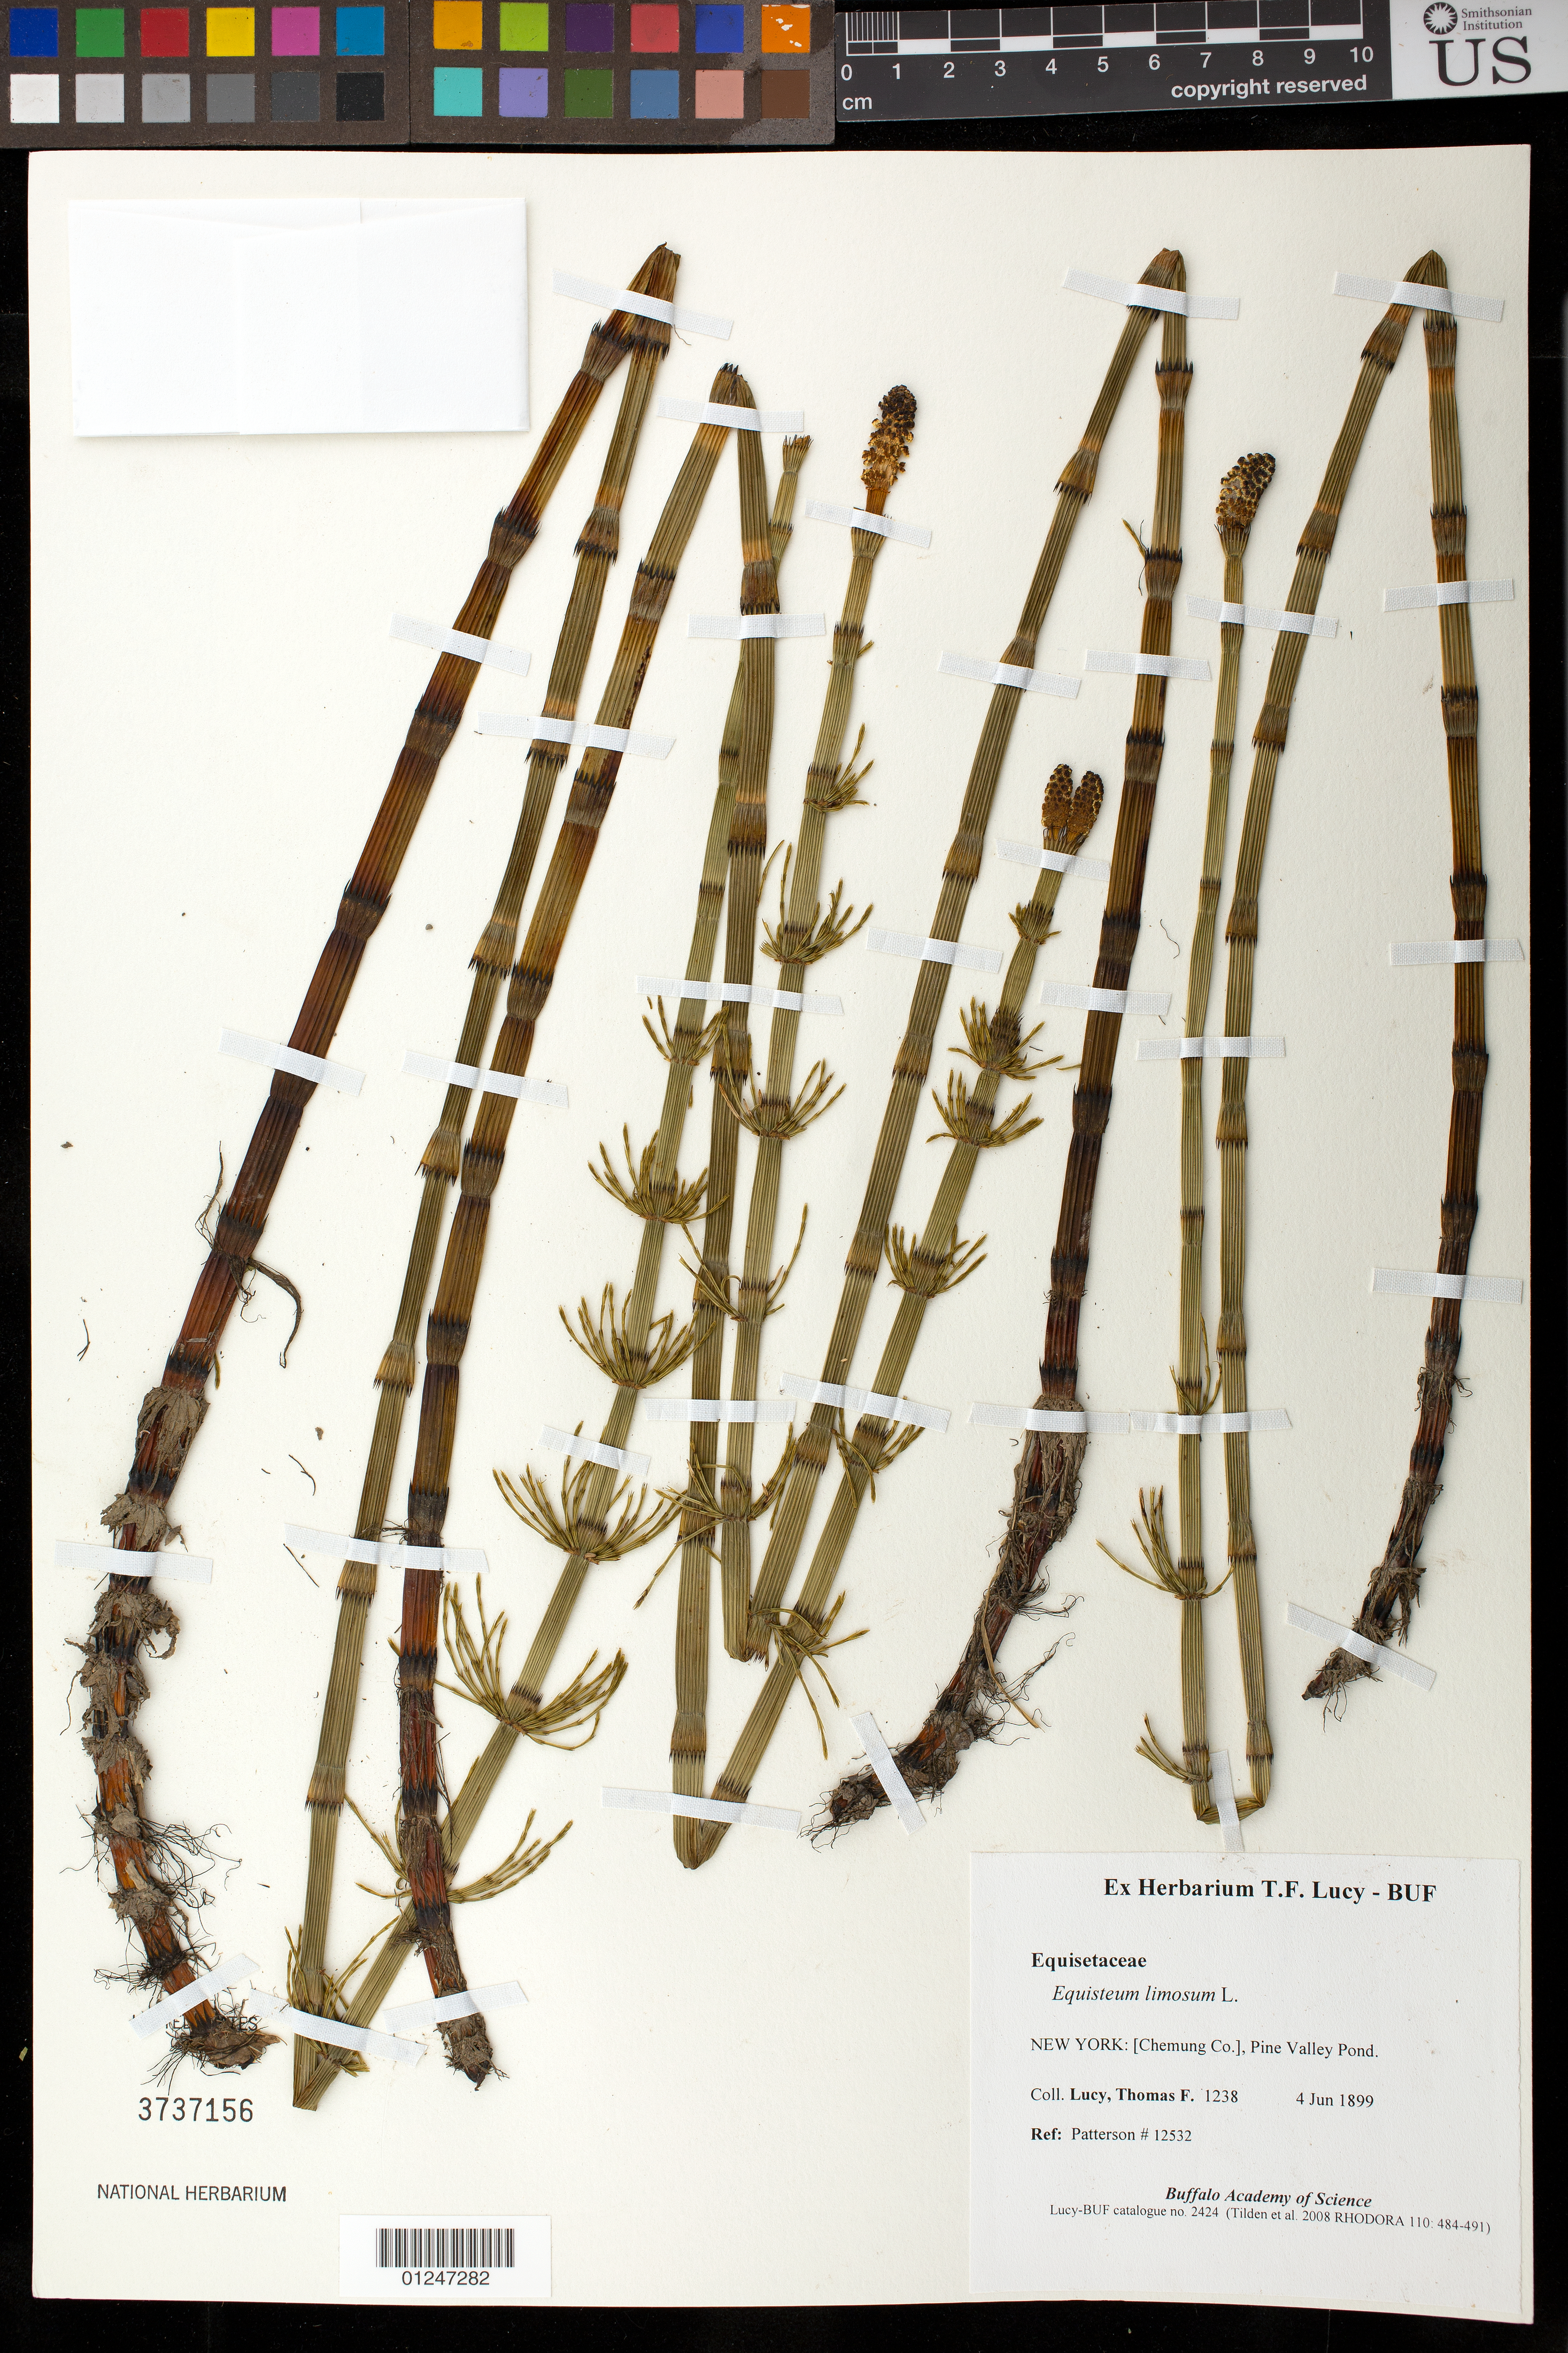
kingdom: Plantae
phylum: Tracheophyta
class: Polypodiopsida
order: Equisetales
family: Equisetaceae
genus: Equisetum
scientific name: Equisetum limosum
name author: L.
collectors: T. Lucy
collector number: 1238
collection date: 1899-06-04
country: United States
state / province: New York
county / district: Chemung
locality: Pine Valley Pond.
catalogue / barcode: US 3737156